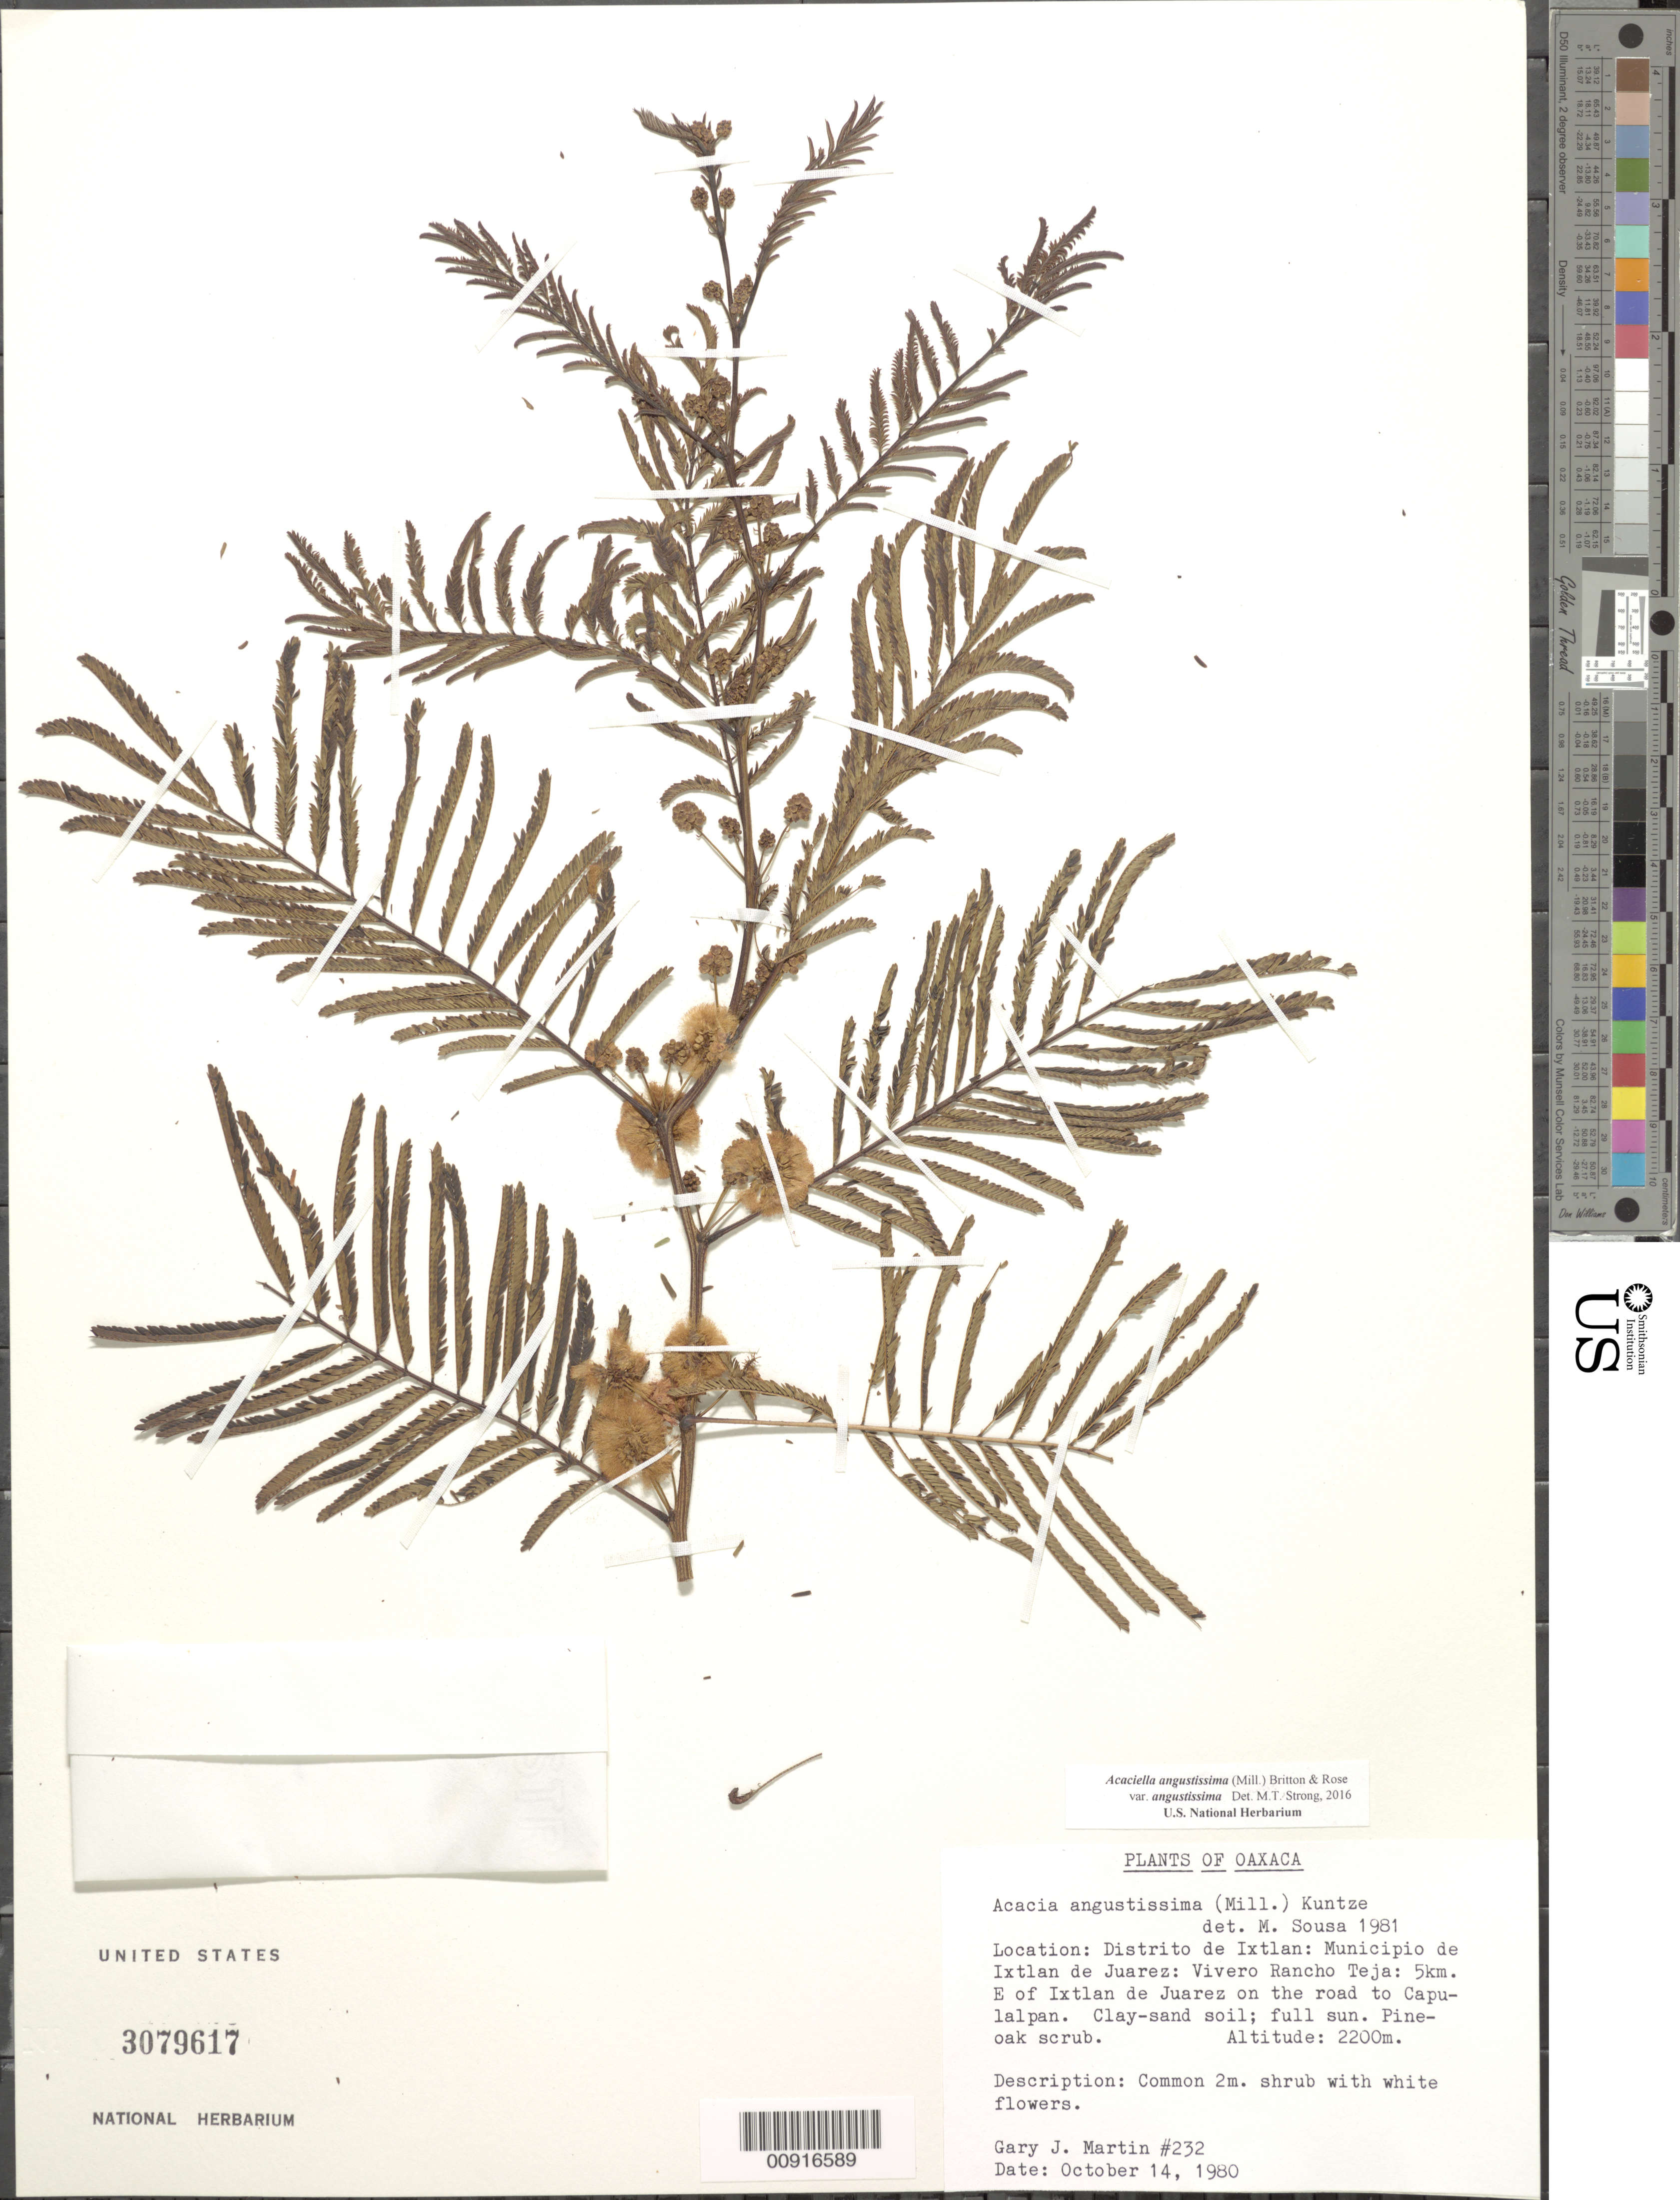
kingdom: Plantae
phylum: Tracheophyta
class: Magnoliopsida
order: Fabales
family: Fabaceae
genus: Acaciella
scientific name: Acaciella angustissima var. angustissima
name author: (Mill.) Britton & Rose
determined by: Strong, M. T., (US), Smithsonian Institution - National Museum of Natural History (UNITED STATES)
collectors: G. J. Martin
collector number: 232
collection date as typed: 14 Oct 1980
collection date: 1980-10-14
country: Mexico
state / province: Oaxaca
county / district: Ixtlán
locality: Oaxaca: Distrito de Ixtlán: Municipio de Ixtlán de Juárez: Vivero Rancho Teja: 5 km. E of Ixtlán de Juárez on road to Capulalpan.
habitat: Clay-sand soil; full sun. Pine-oak scrub.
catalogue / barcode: US 3079617